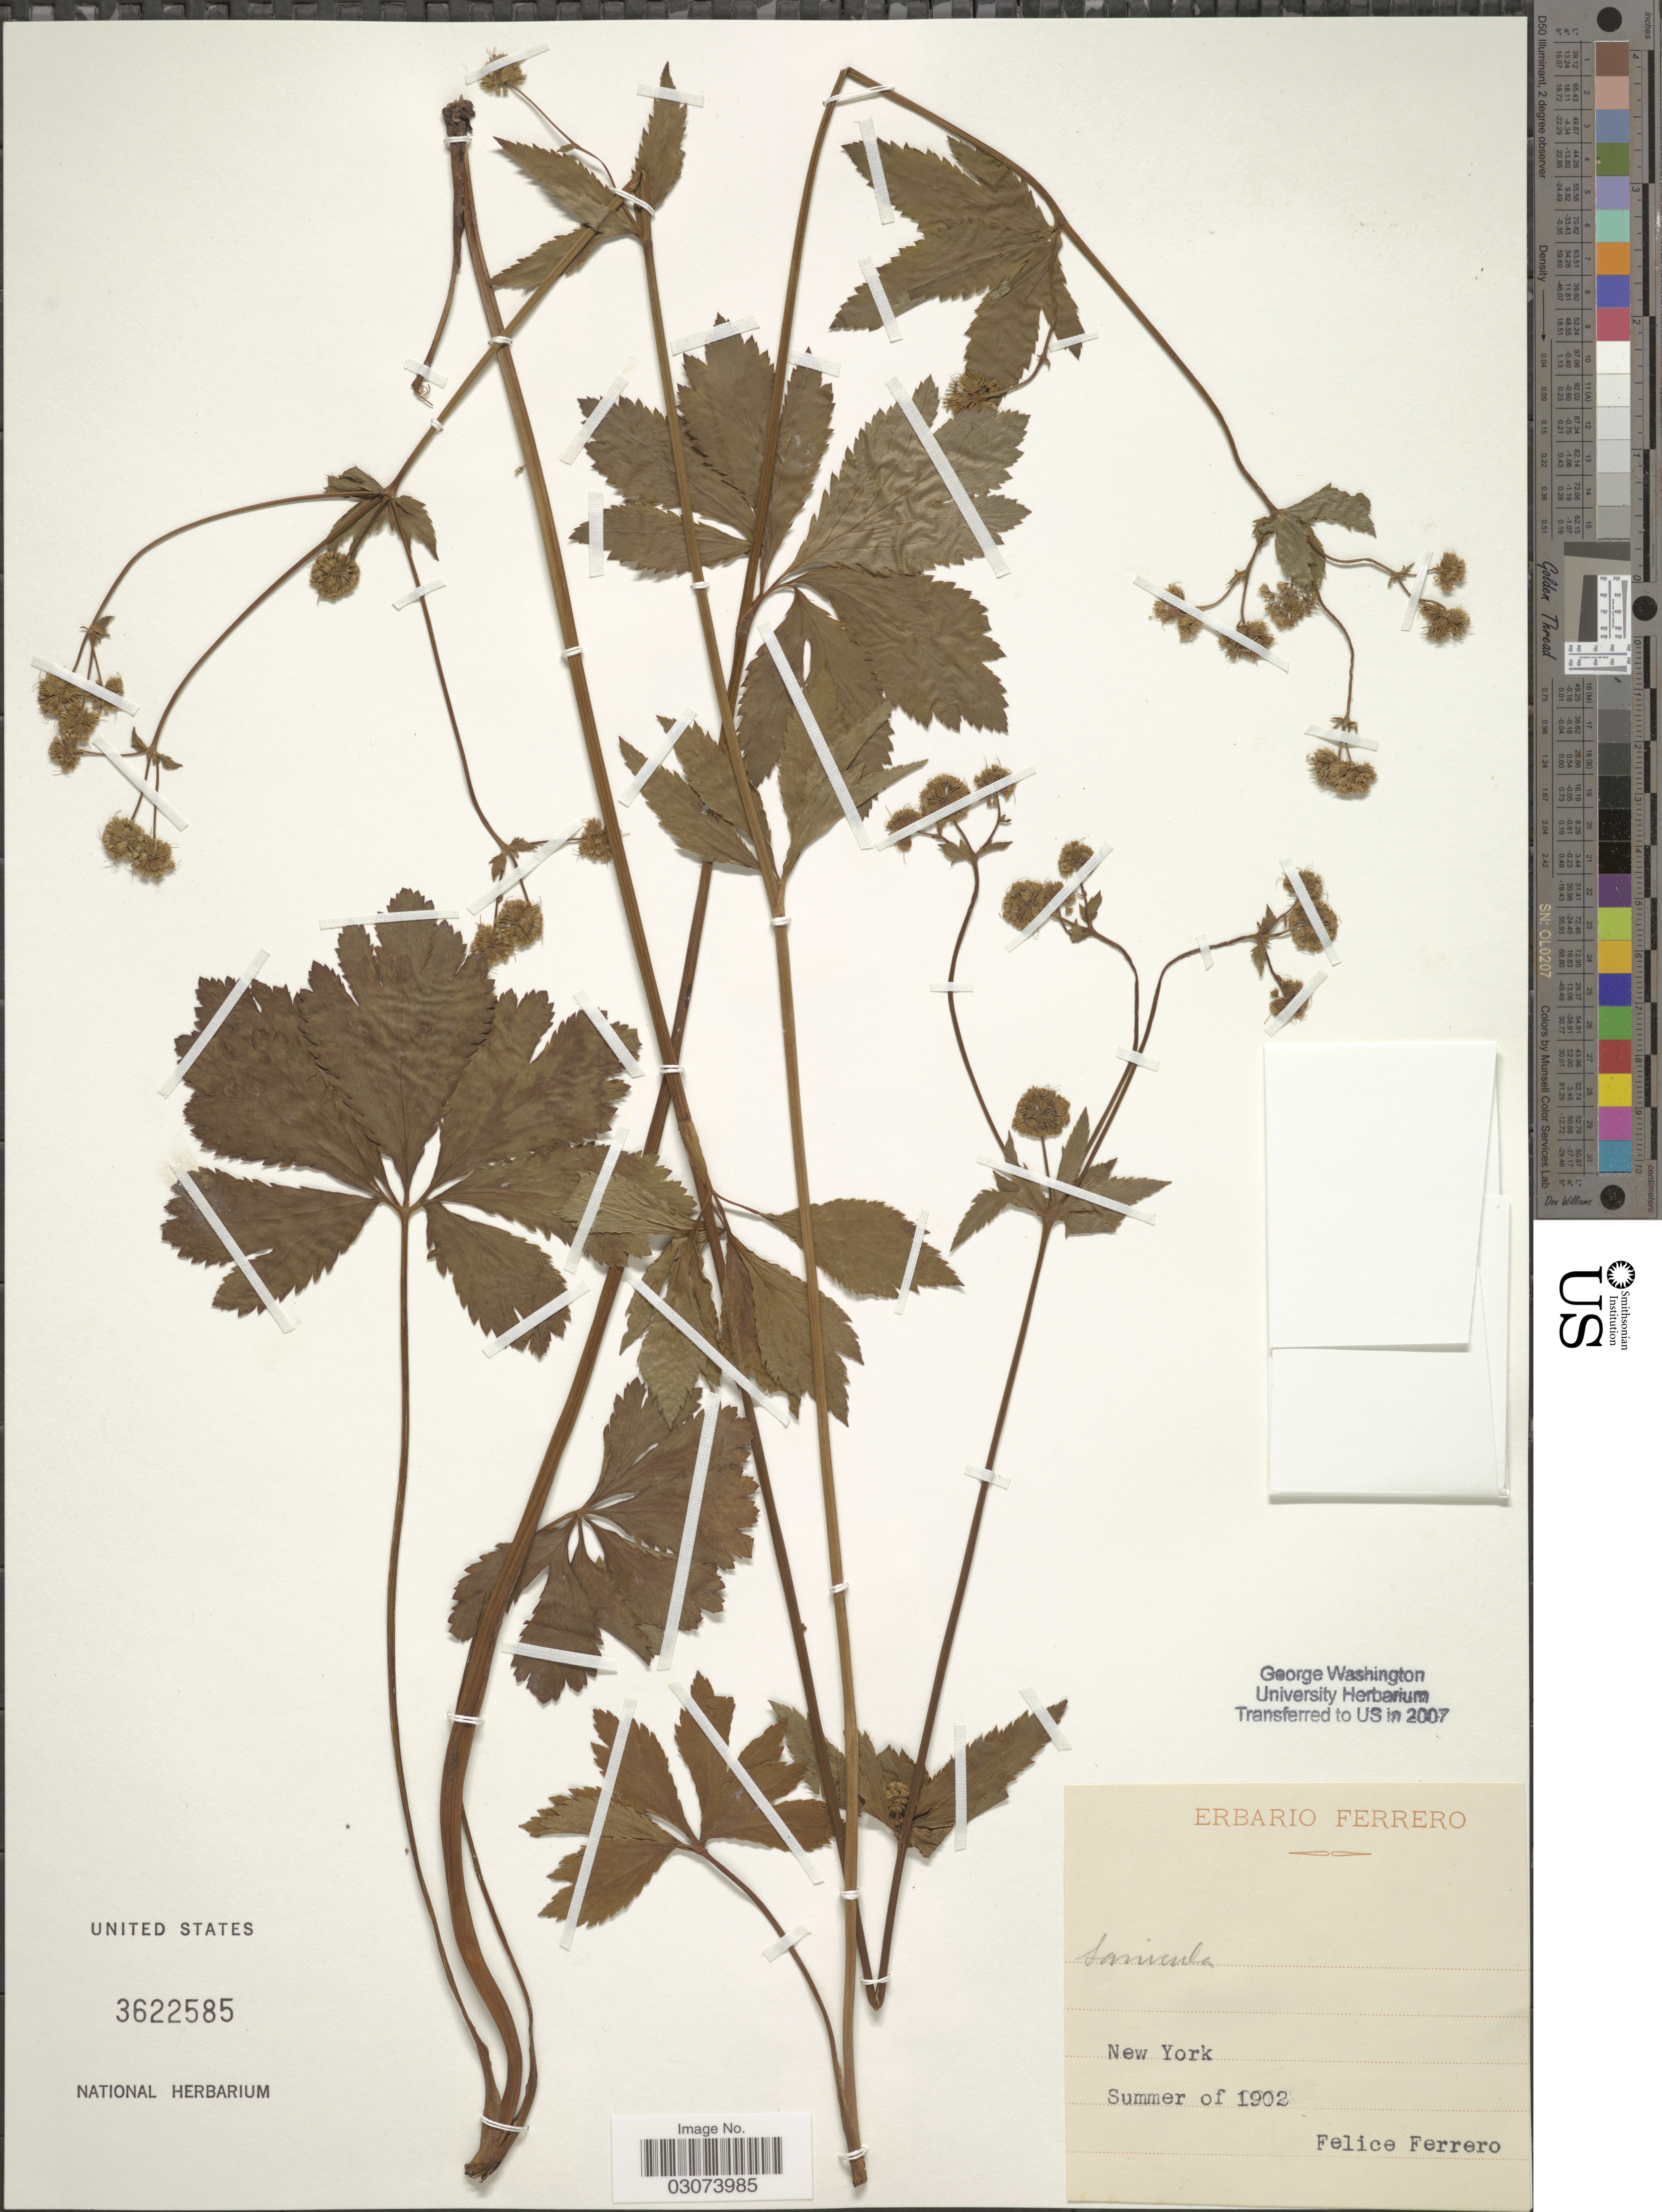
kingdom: Plantae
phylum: Tracheophyta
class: Magnoliopsida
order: Apiales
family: Apiaceae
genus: Sanicula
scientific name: Sanicula sp.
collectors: F. Ferrero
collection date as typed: Summer of 1902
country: United States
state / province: New York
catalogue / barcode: US 3622585